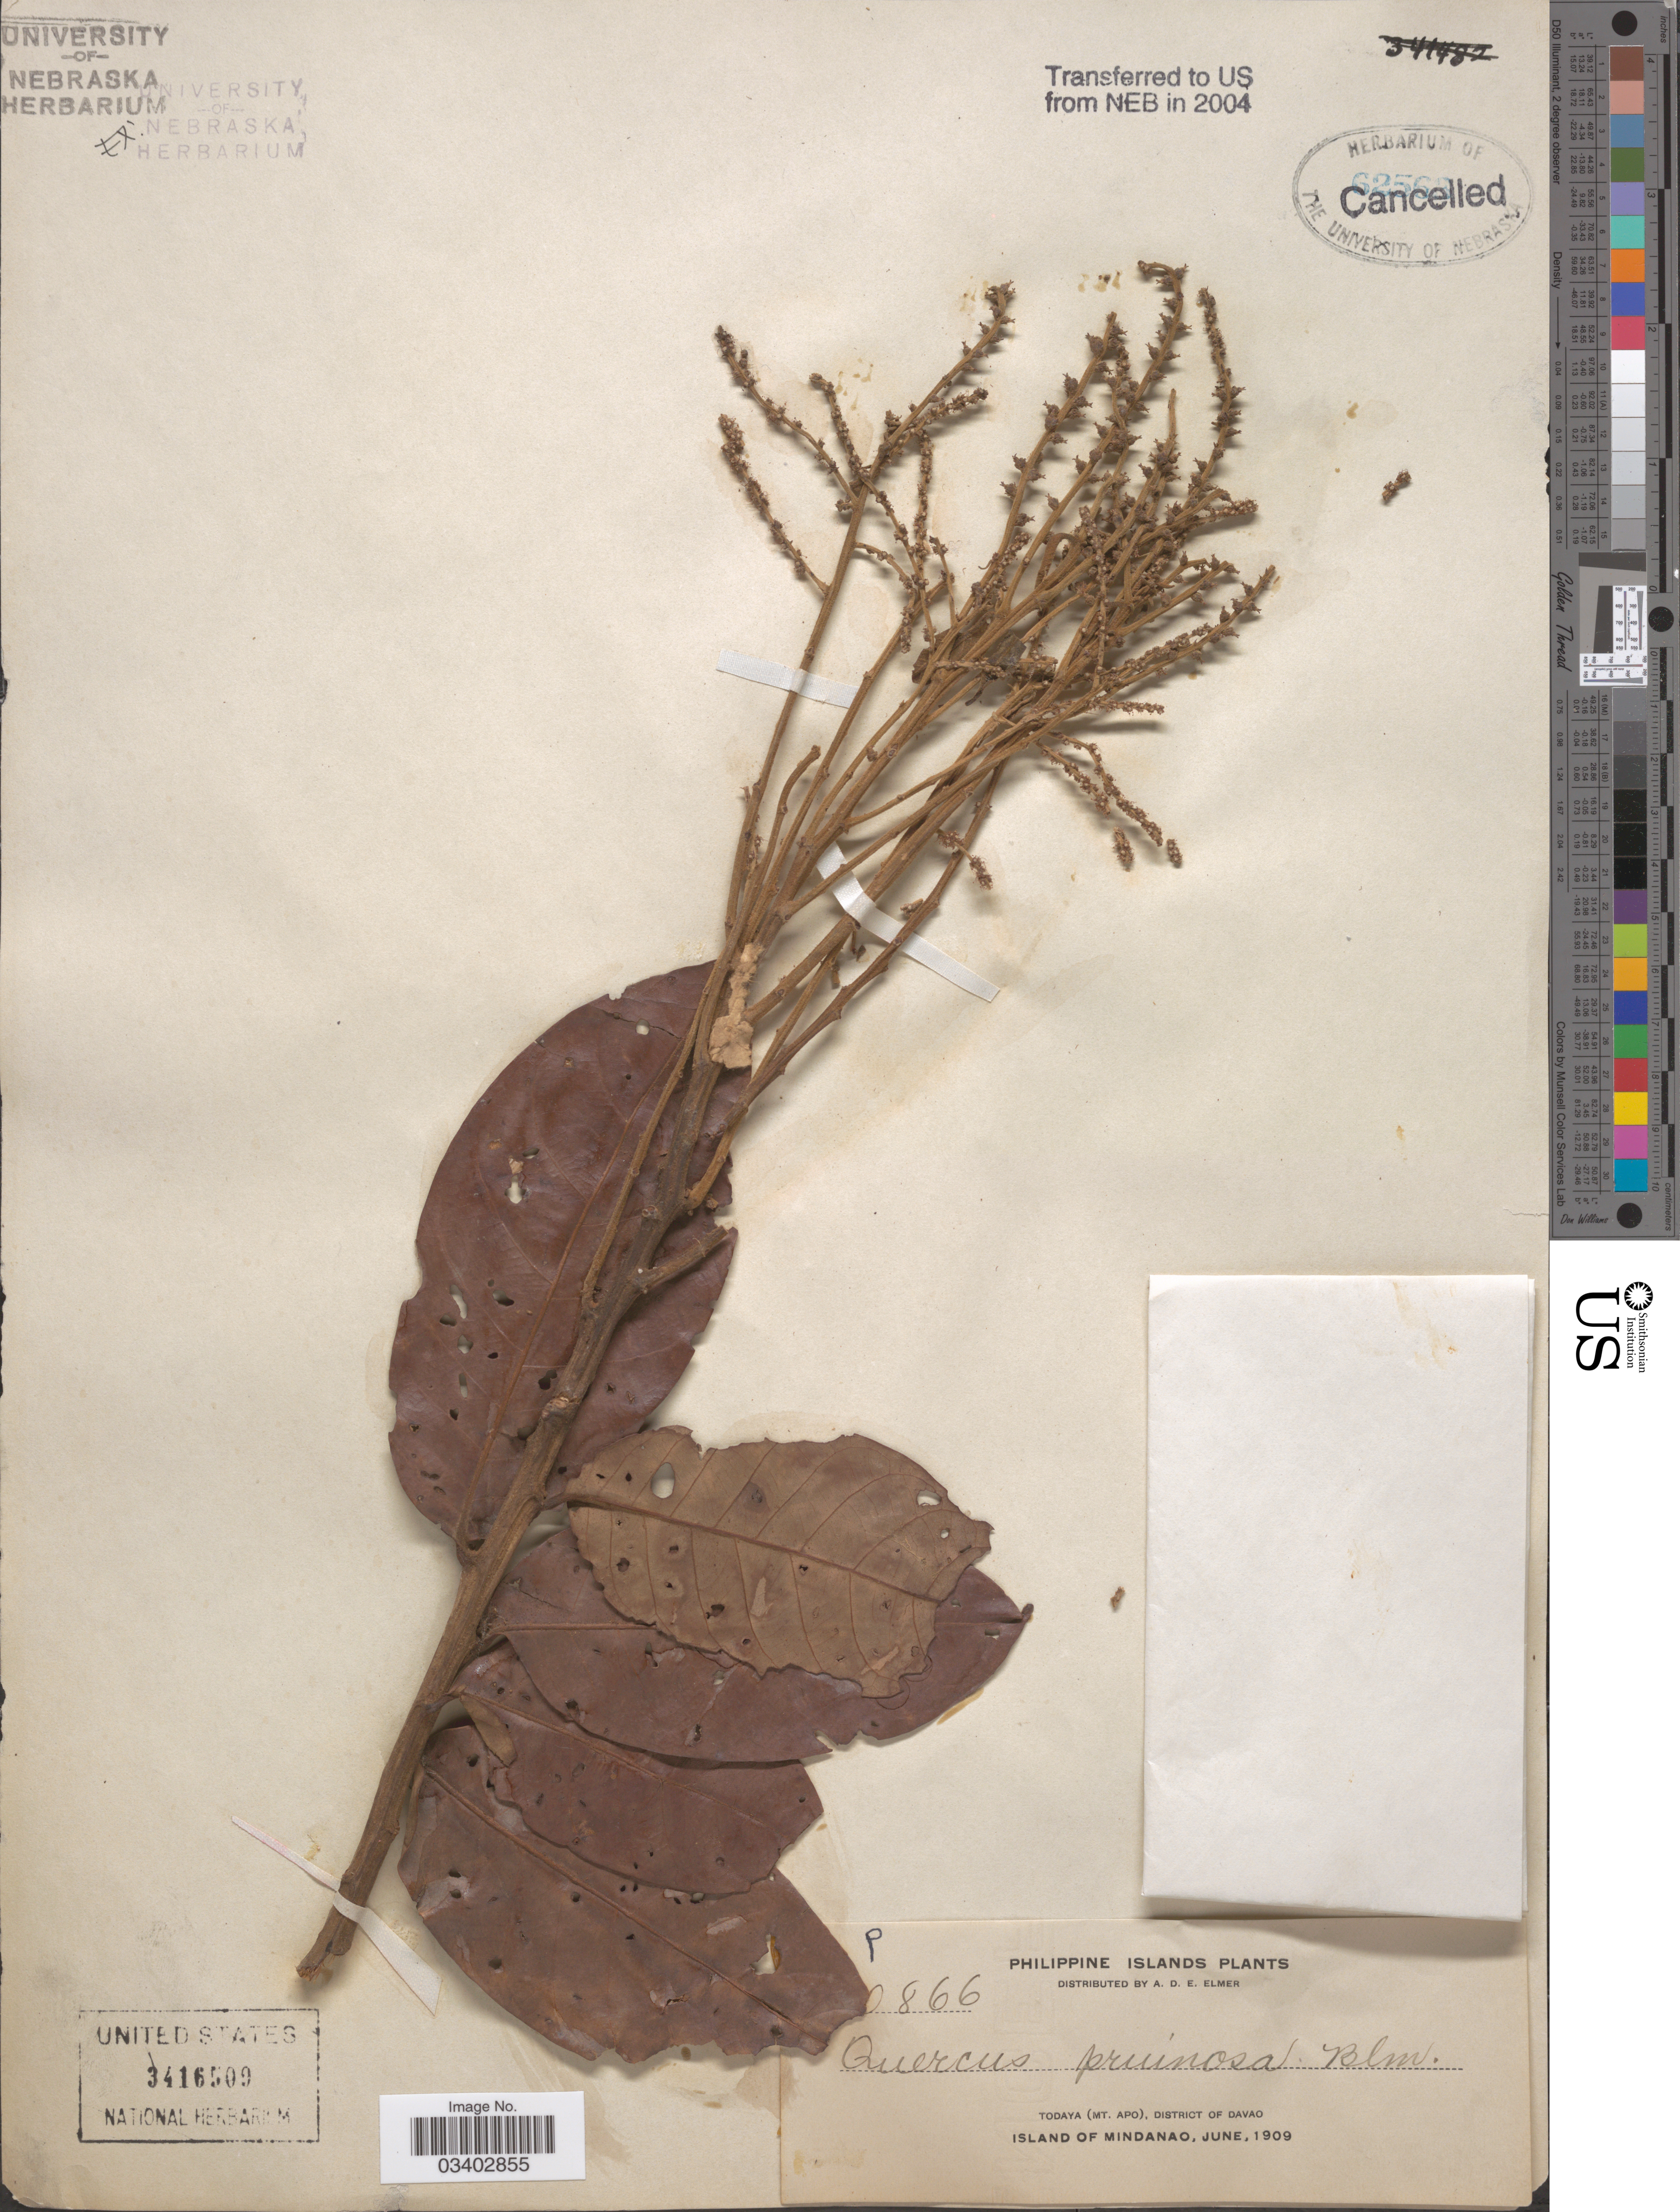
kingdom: Plantae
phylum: Tracheophyta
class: Magnoliopsida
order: Fagales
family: Fagaceae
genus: Lithocarpus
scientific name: Lithocarpus sundaicus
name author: (Blume) Rehder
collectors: A. D. E. Elmer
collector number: !0866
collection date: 1909-06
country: Philippines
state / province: Davao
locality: Todaya (Mt. Apo), District of Davao. Island of Mindanao.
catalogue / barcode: US 3416509